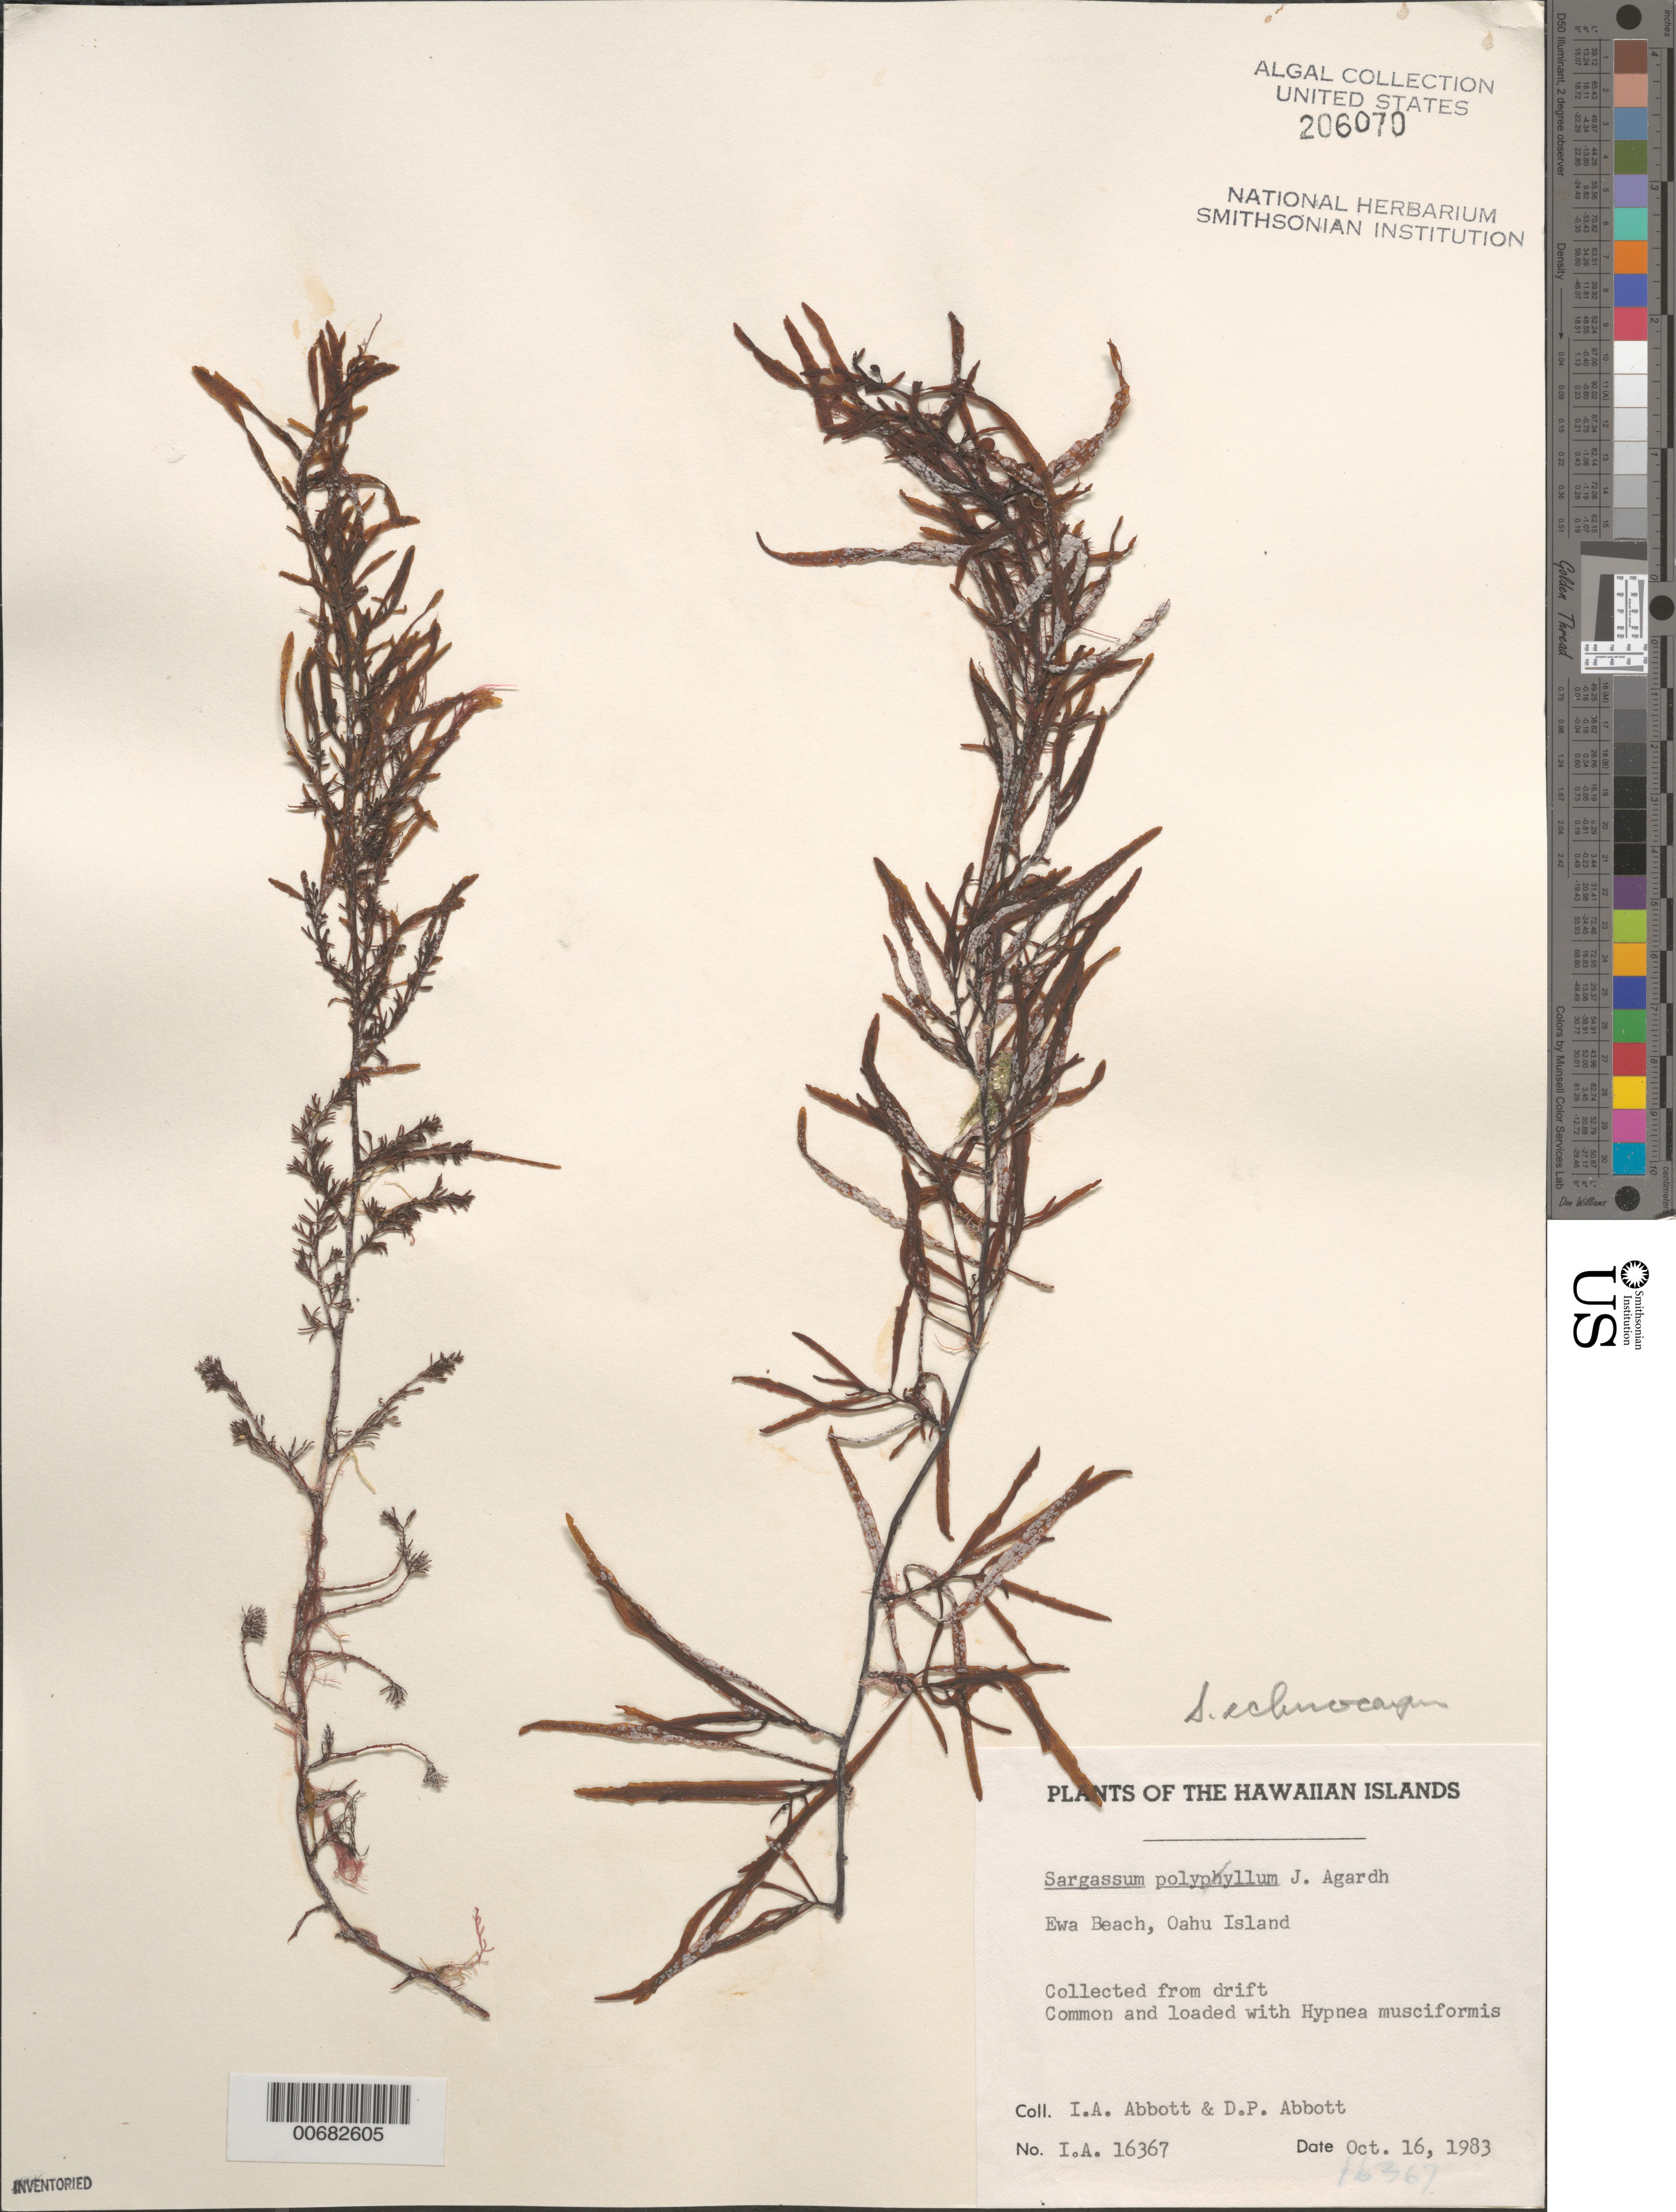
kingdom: Chromista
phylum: Ochrophyta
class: Phaeophyceae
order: Fucales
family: Sargassaceae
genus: Sargassum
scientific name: Sargassum aquifolium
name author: (Turner) C. Agardh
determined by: Algae name updating Project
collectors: I. A. Abbott & D. P. Abbott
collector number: IAA 16367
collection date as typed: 16 Oct 1983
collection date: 1983-10-16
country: United States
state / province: Hawaii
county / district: Honolulu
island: Oahu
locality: Ewa Beach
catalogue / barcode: US 206070